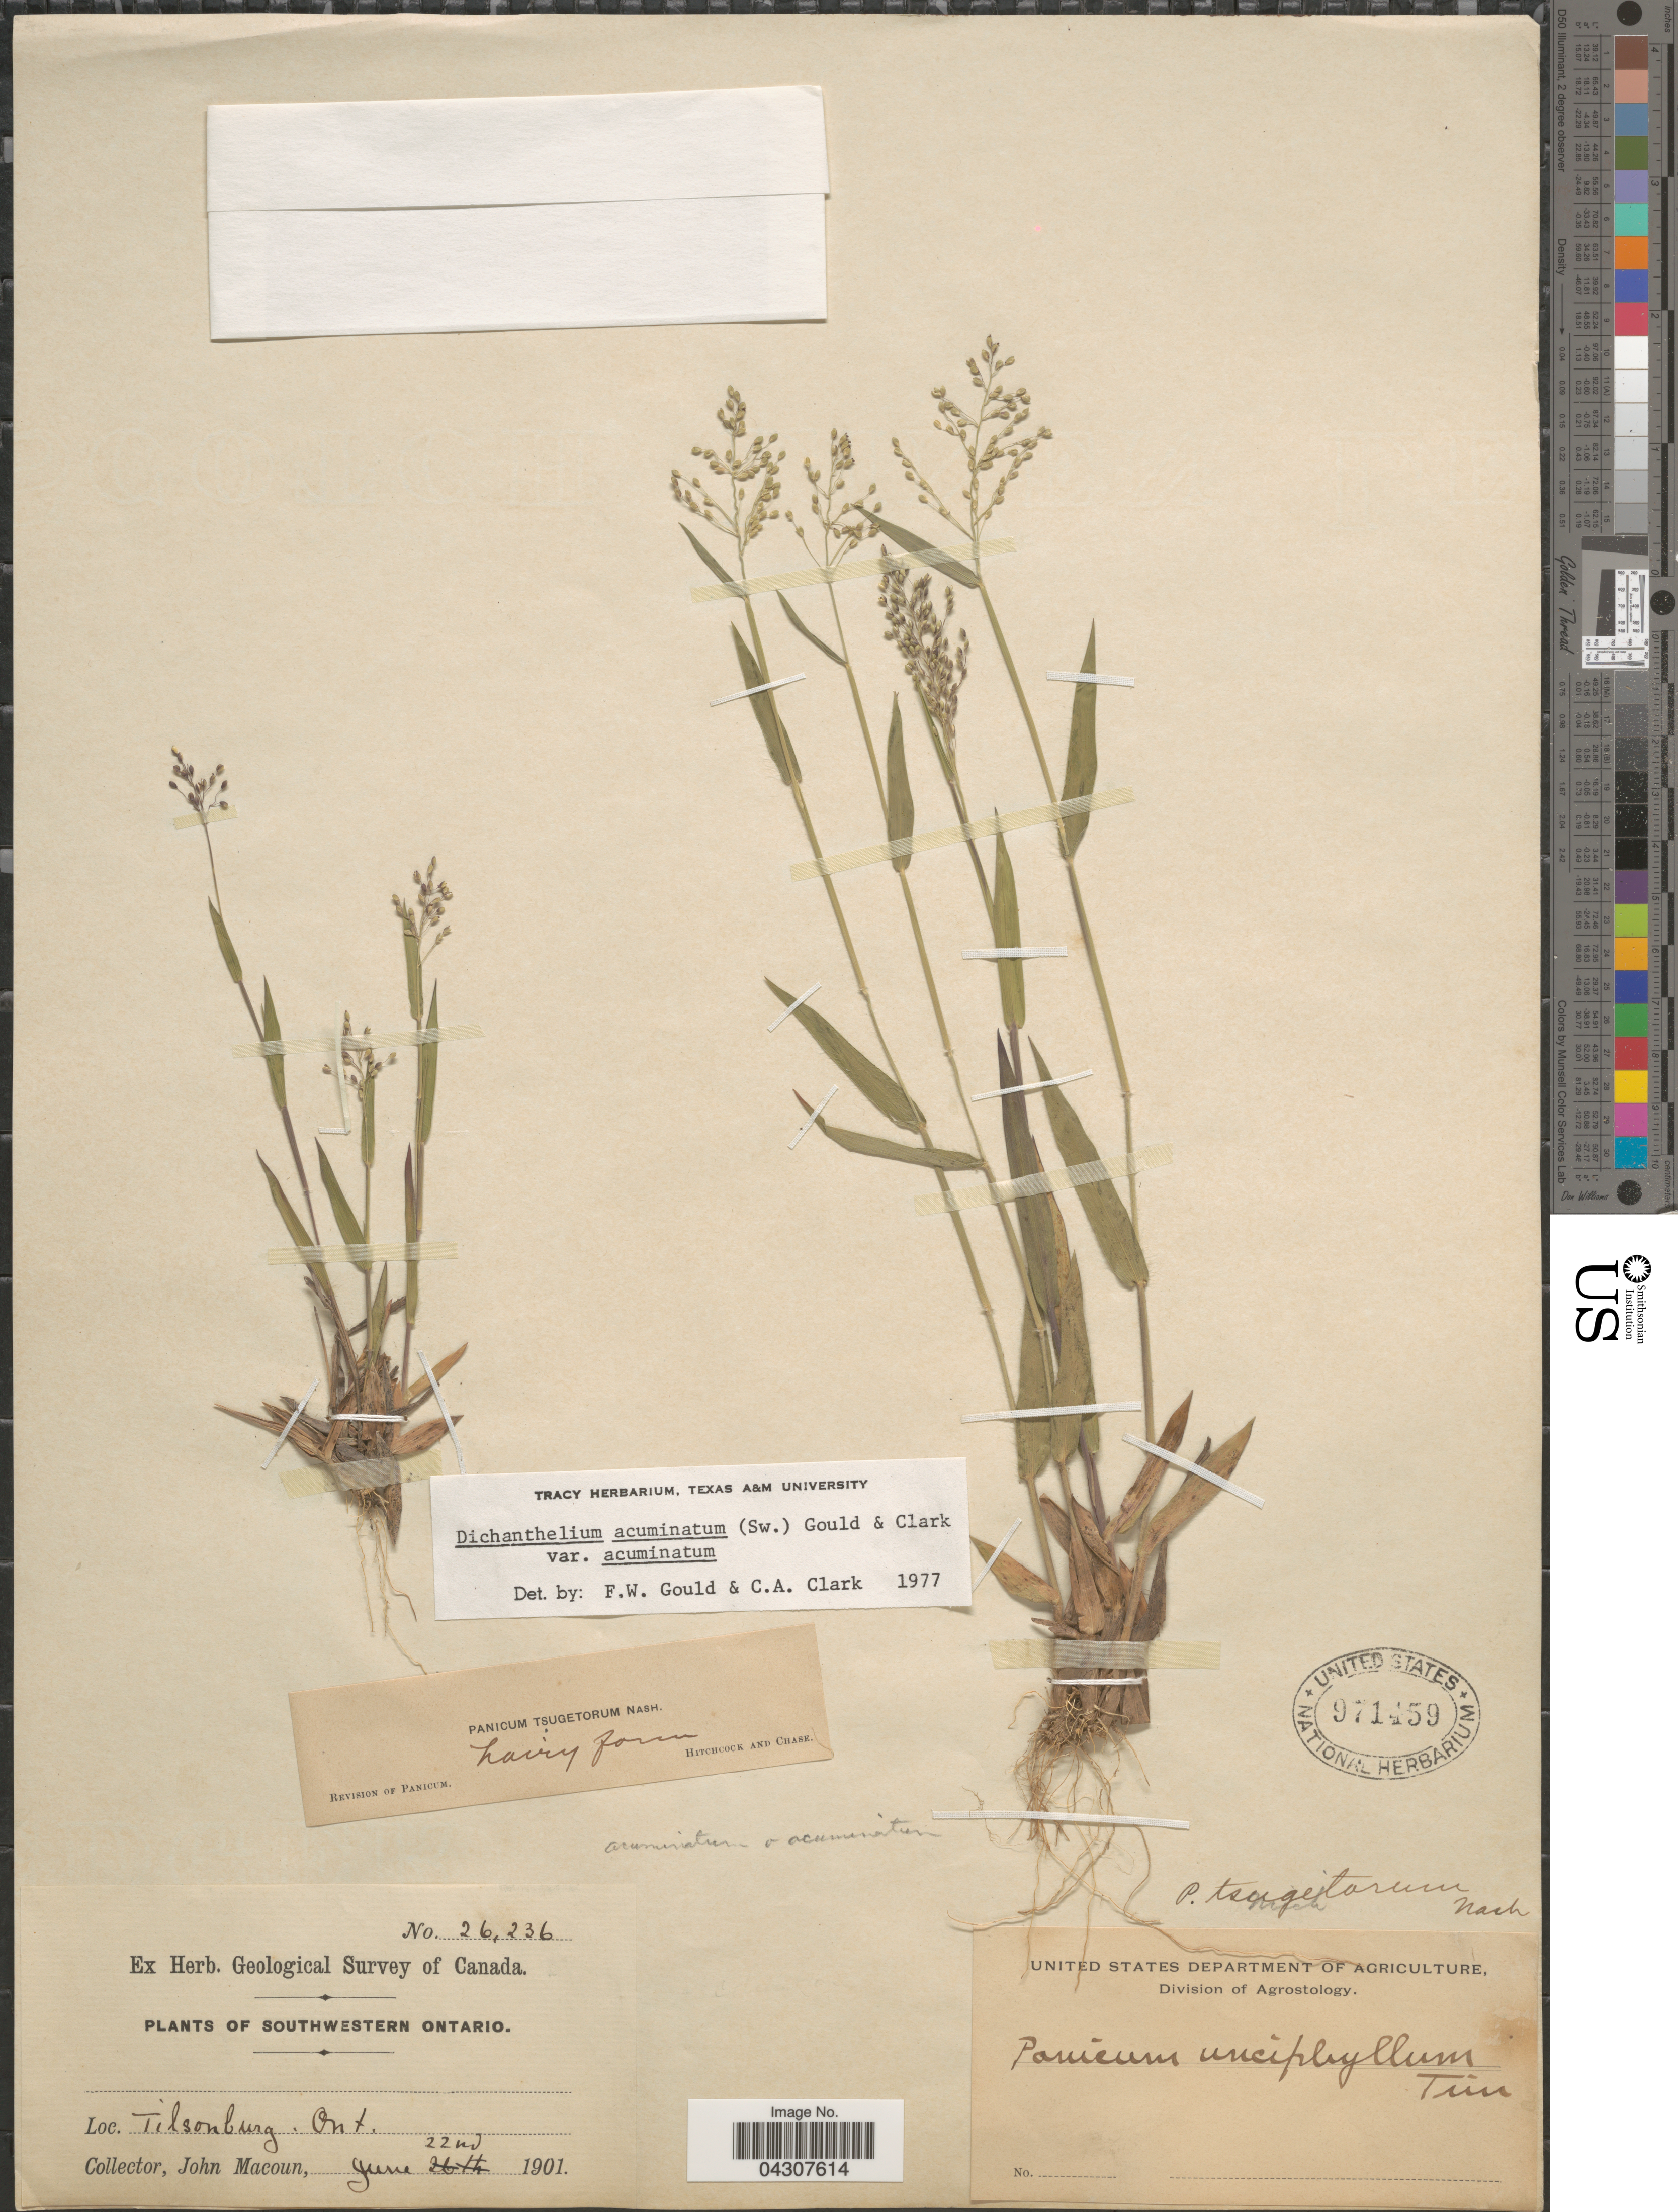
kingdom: Plantae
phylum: Tracheophyta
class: Liliopsida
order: Poales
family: Poaceae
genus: Dichanthelium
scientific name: Dichanthelium acuminatum var. acuminatum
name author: (Sw.) Gould & C.A. Clark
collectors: J. Macoun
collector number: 26236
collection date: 1901-06-22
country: Canada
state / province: Ontario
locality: Geological Survey of Canada. Southwestern Ontario. Tilsonburg.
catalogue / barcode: US 971459